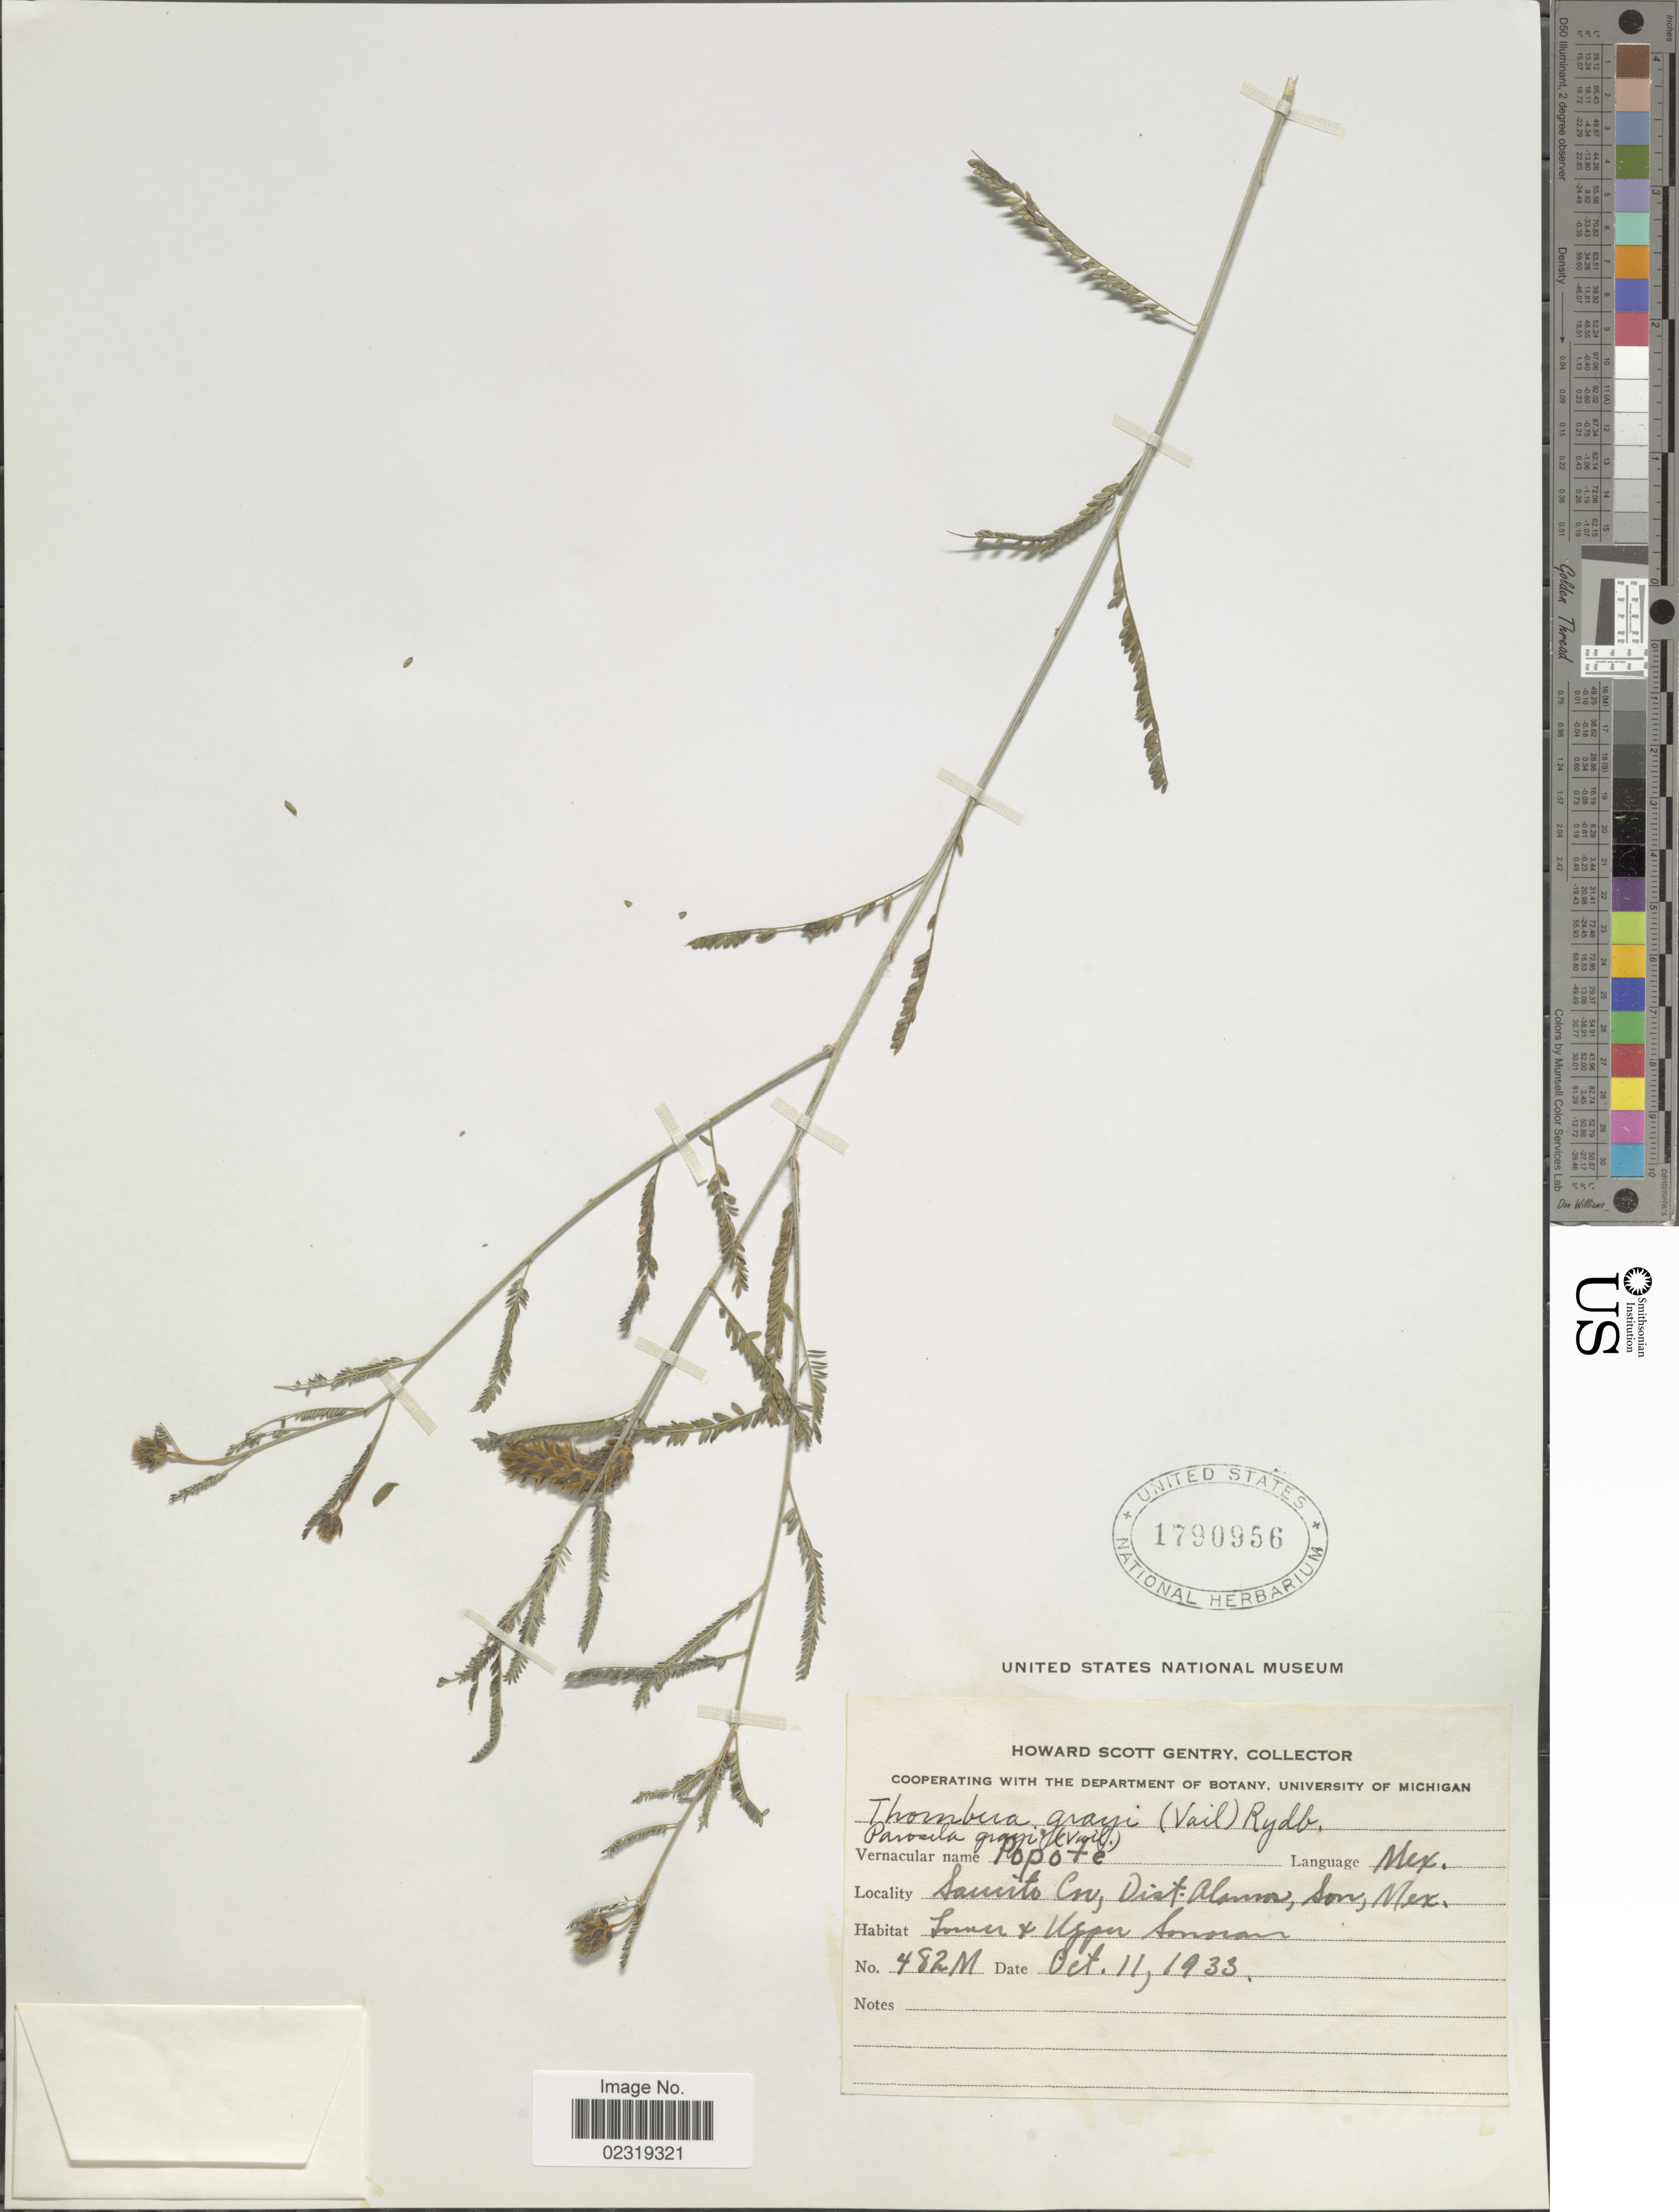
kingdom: Plantae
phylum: Tracheophyta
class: Magnoliopsida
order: Fabales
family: Fabaceae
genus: Dalea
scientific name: Dalea grayi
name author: (Vail) L.O. Williams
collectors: H. S. Gentry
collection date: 1933-10-11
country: Mexico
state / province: Sonora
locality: Saucito Cn., Dist. Alamos, Son., Mex.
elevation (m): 482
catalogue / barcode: US 1790956